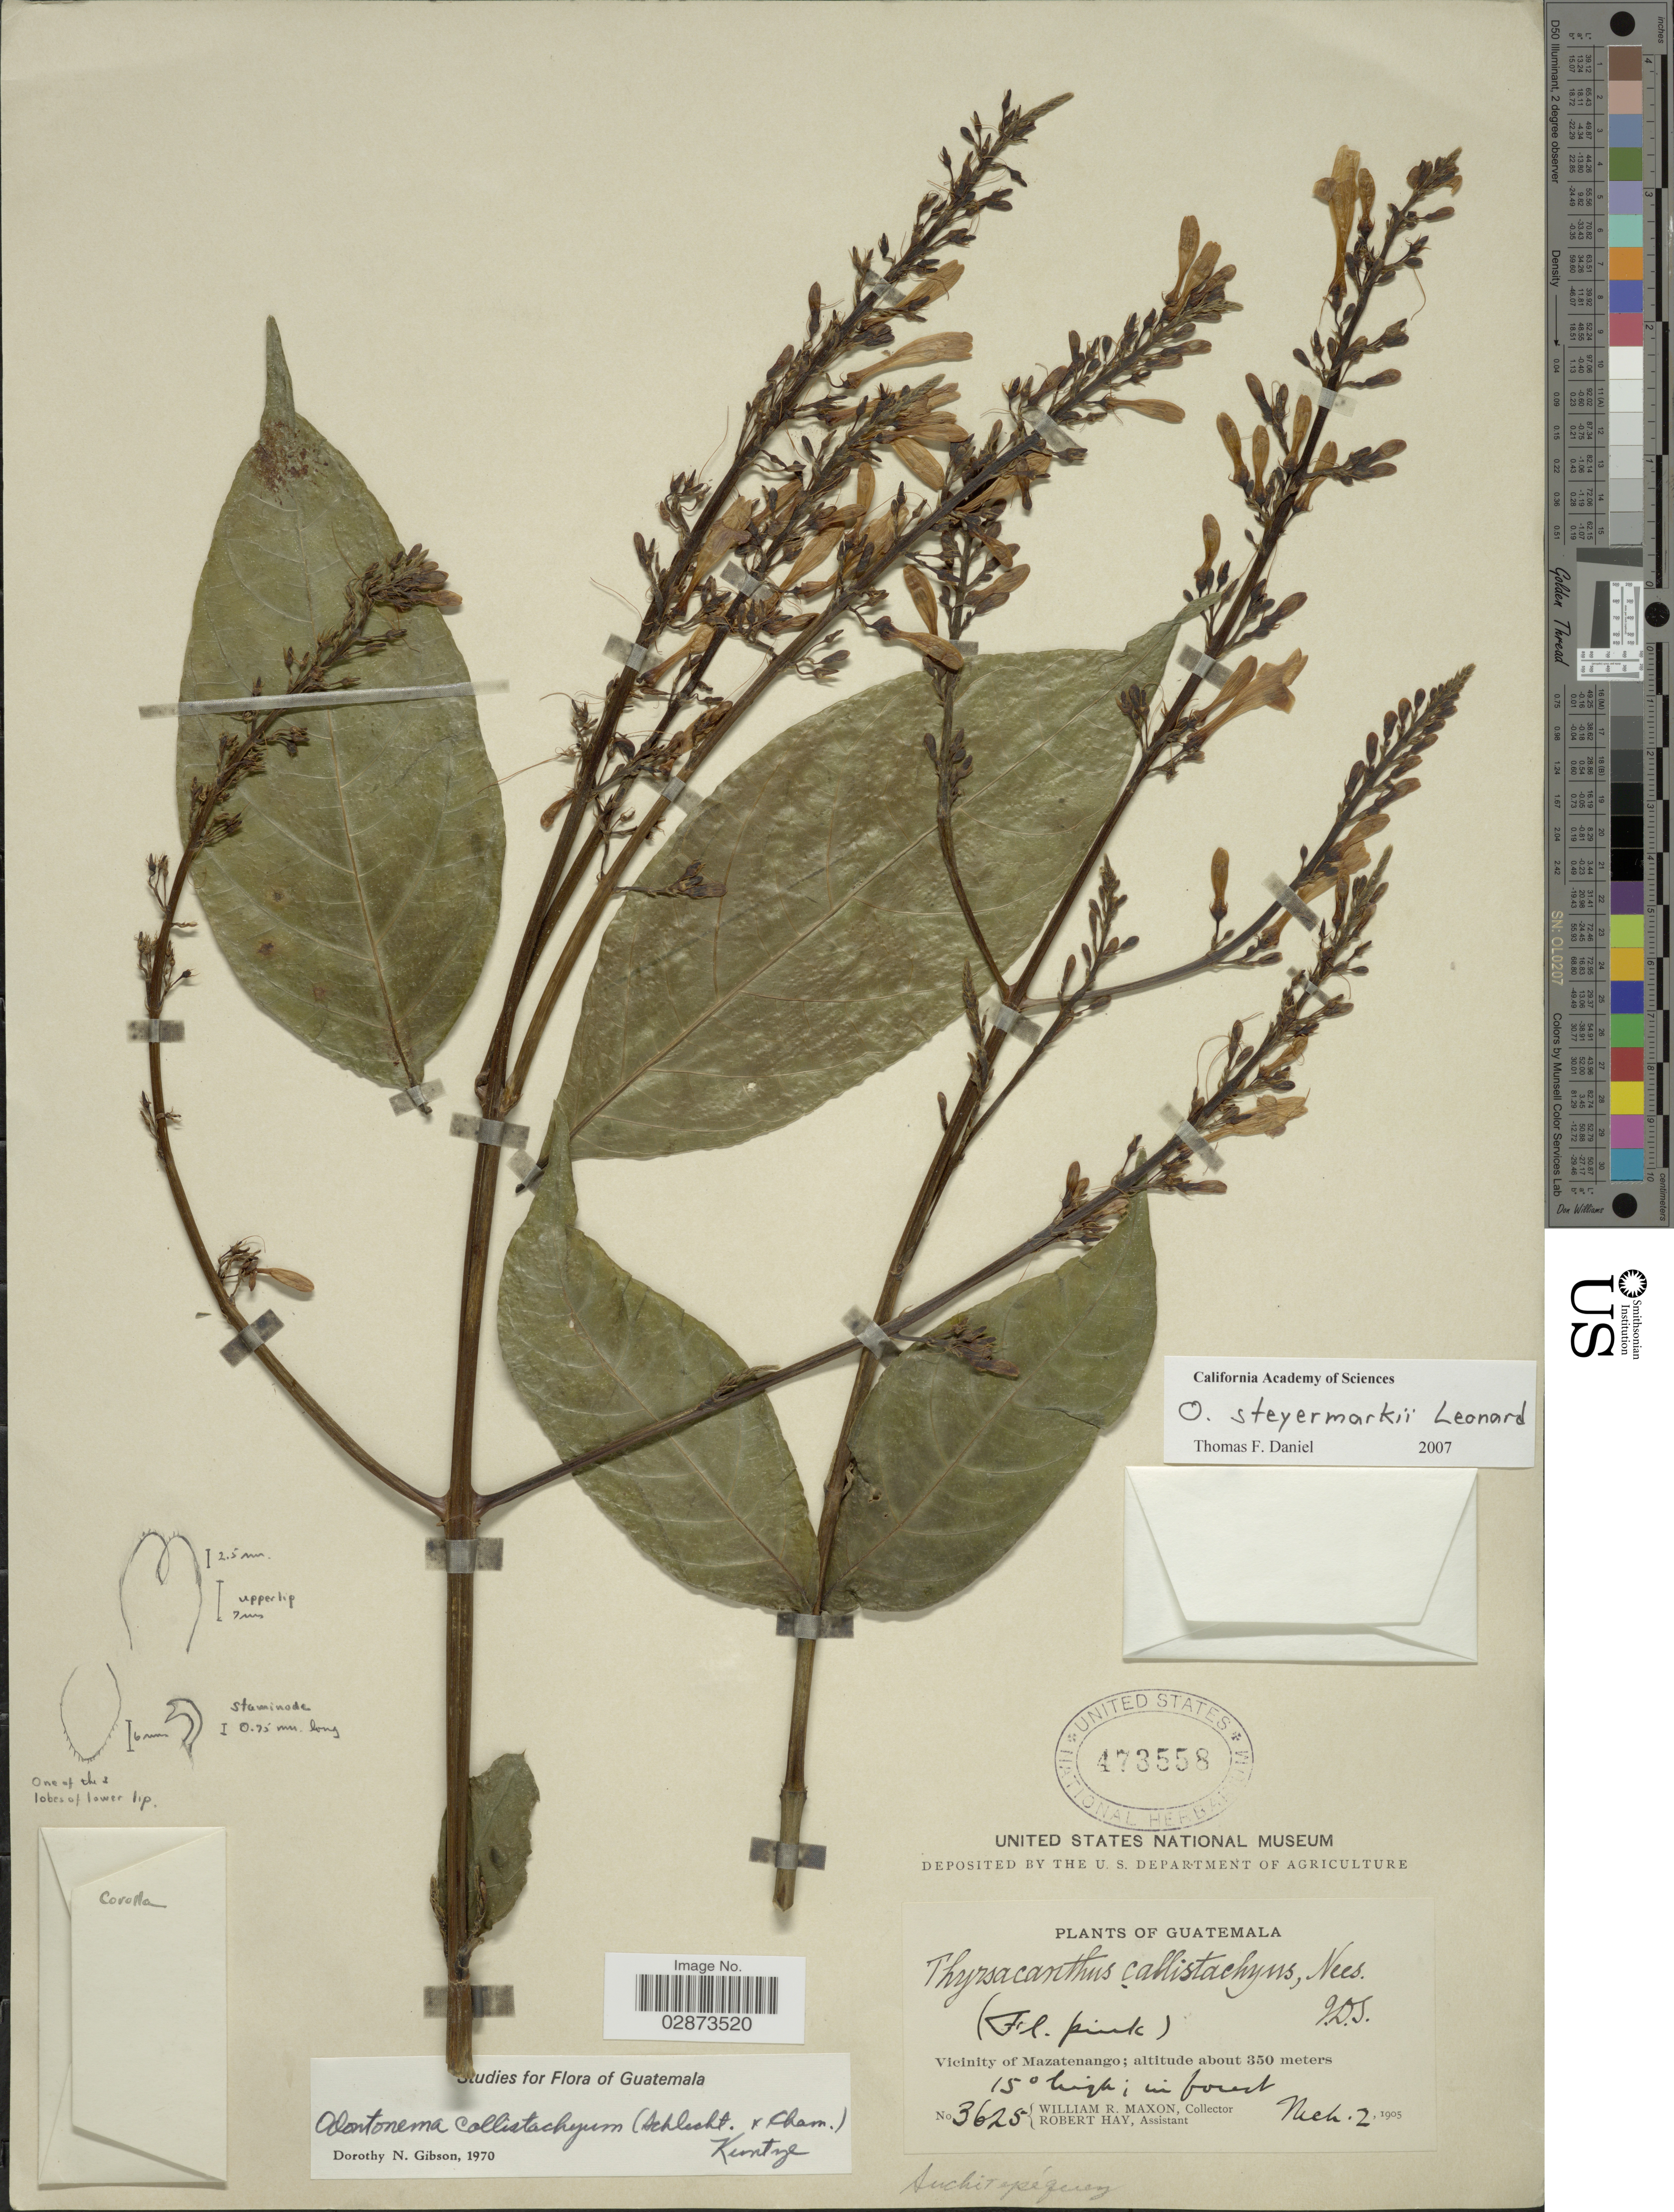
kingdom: Plantae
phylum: Tracheophyta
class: Magnoliopsida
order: Lamiales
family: Acanthaceae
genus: Odontonema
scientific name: Odontonema steyermarkii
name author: Leonard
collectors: W. R. Maxon & R. Hay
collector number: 3625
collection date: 1905-03-02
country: Guatemala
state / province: Suchitepéquez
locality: Vicinity of Mazatenango.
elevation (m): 350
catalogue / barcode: US 473558